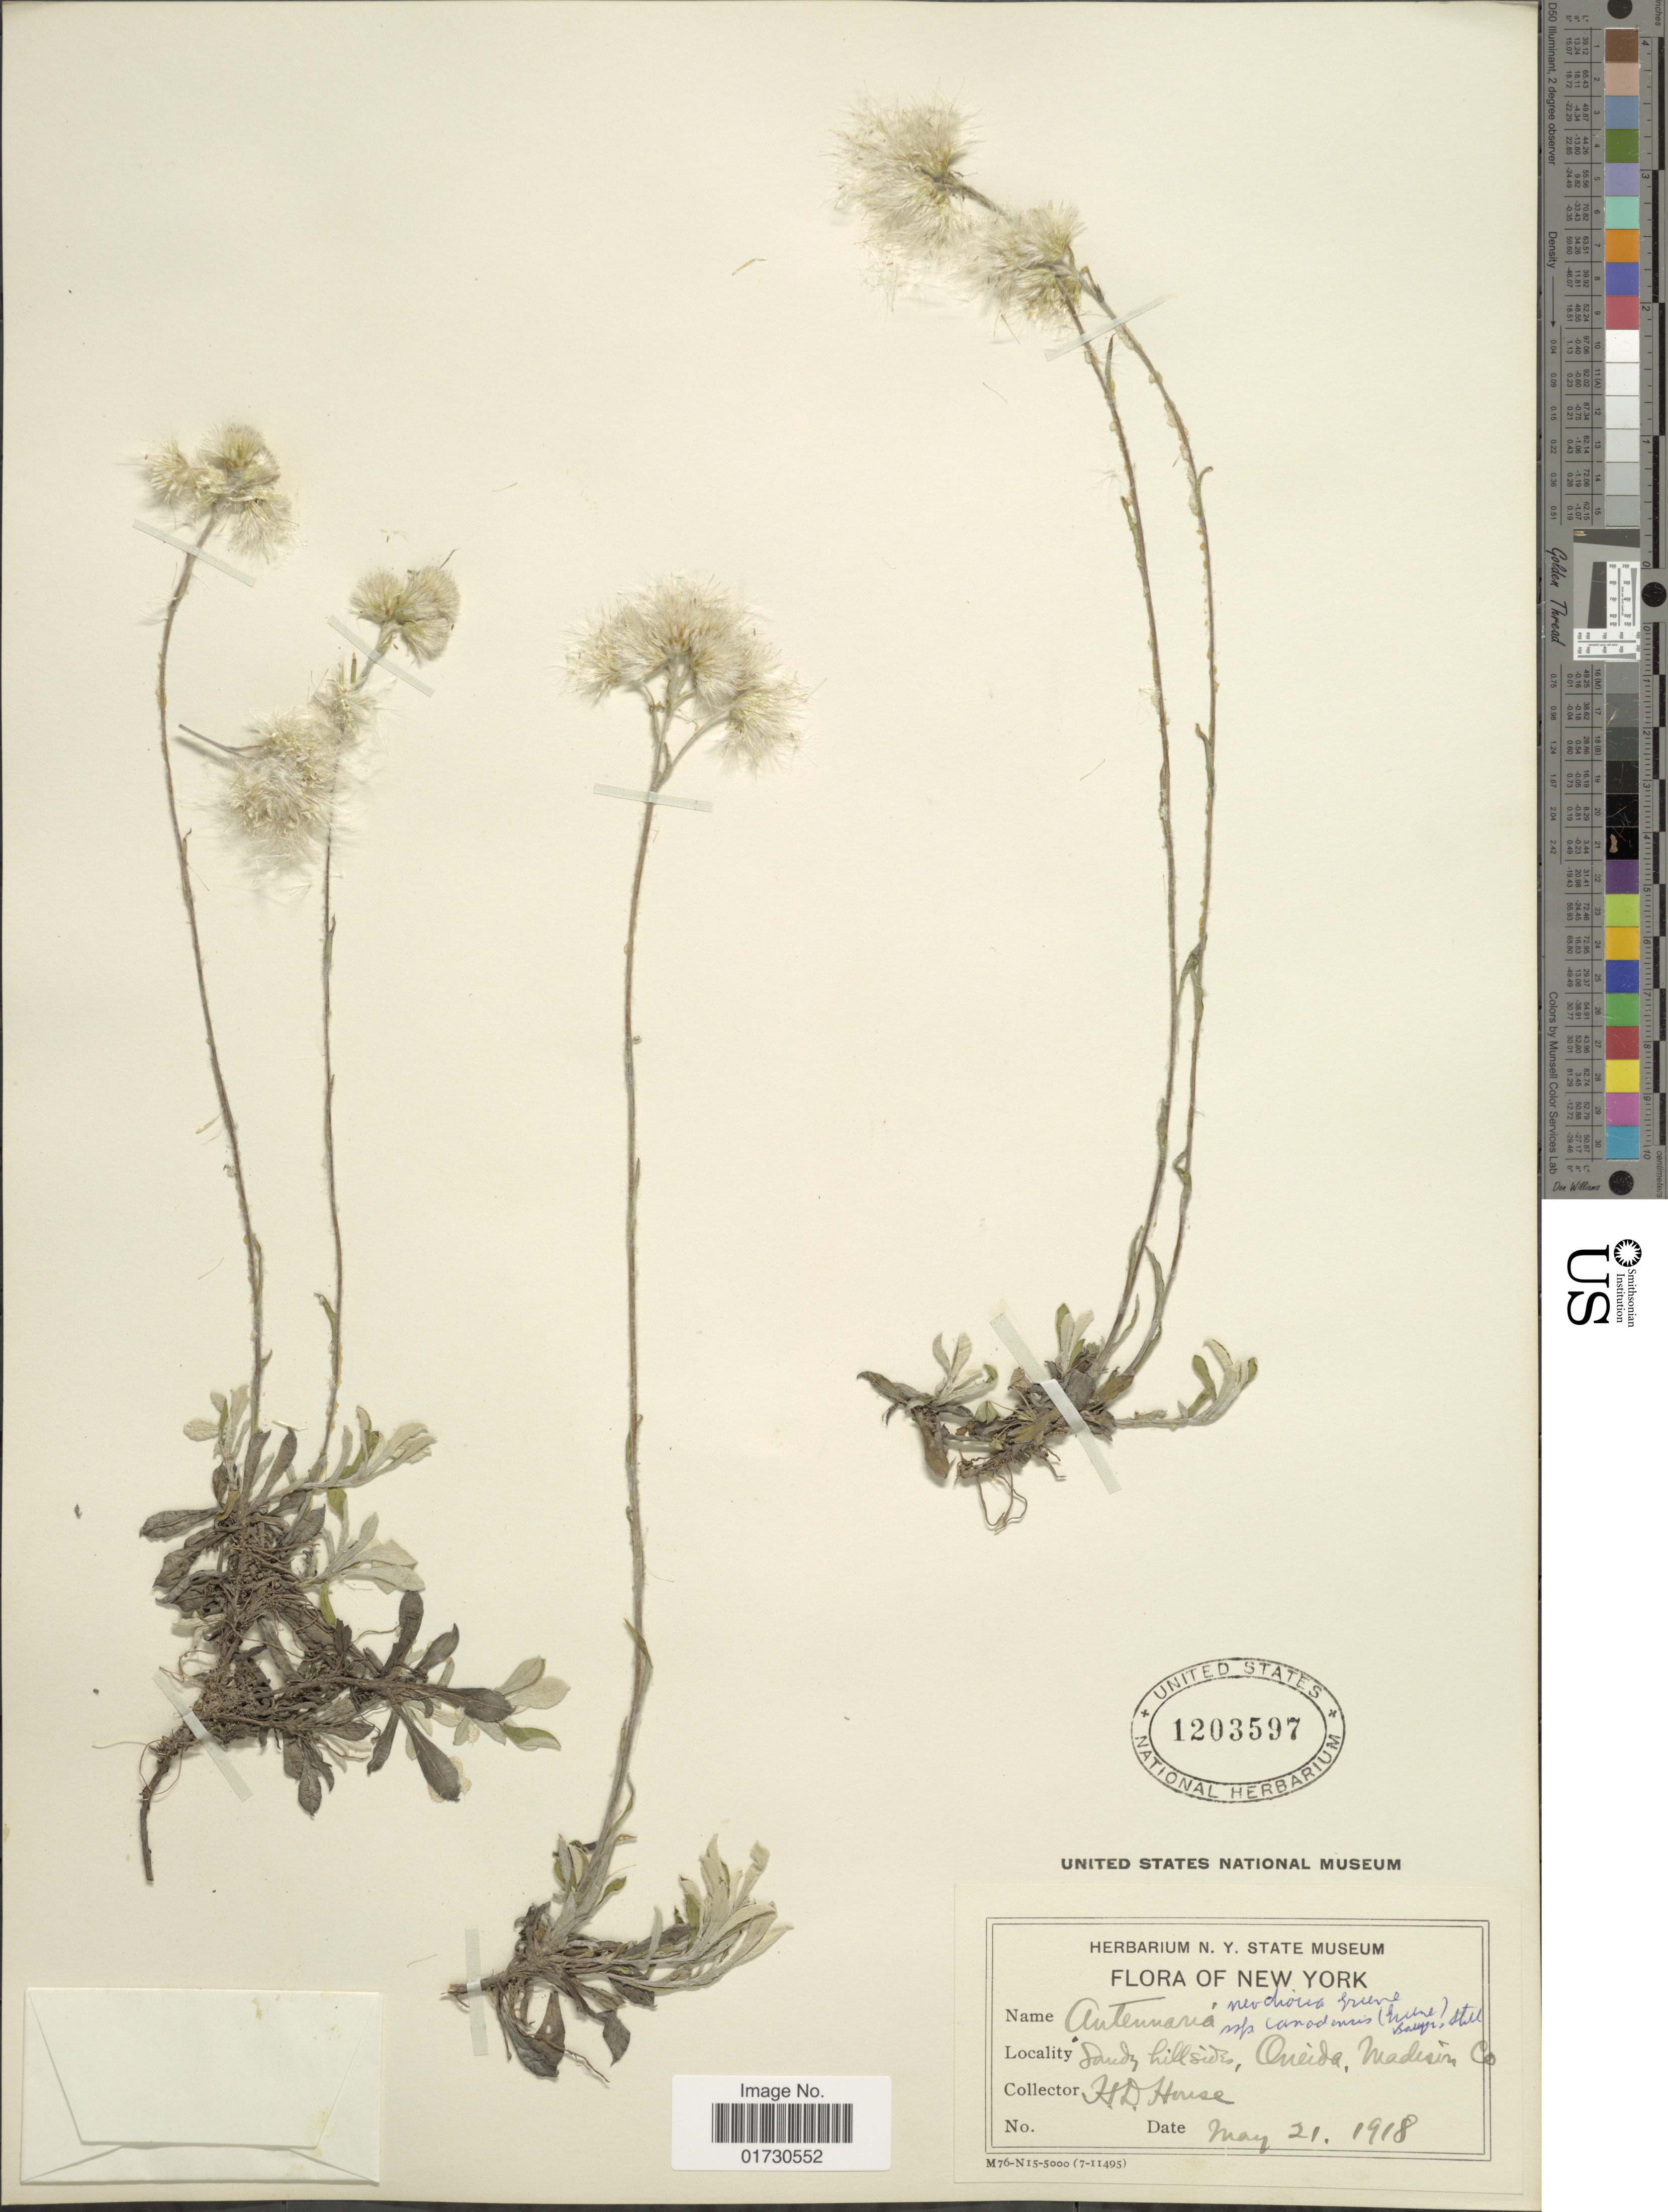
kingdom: Plantae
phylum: Tracheophyta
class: Magnoliopsida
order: Asterales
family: Asteraceae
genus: Antennaria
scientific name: Antennaria canadensis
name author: Greene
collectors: H. D. House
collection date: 1918-05-21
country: United States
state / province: New York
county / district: Oneida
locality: Sandy Hillside, Oneida, Madison Co.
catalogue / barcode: US 1203597